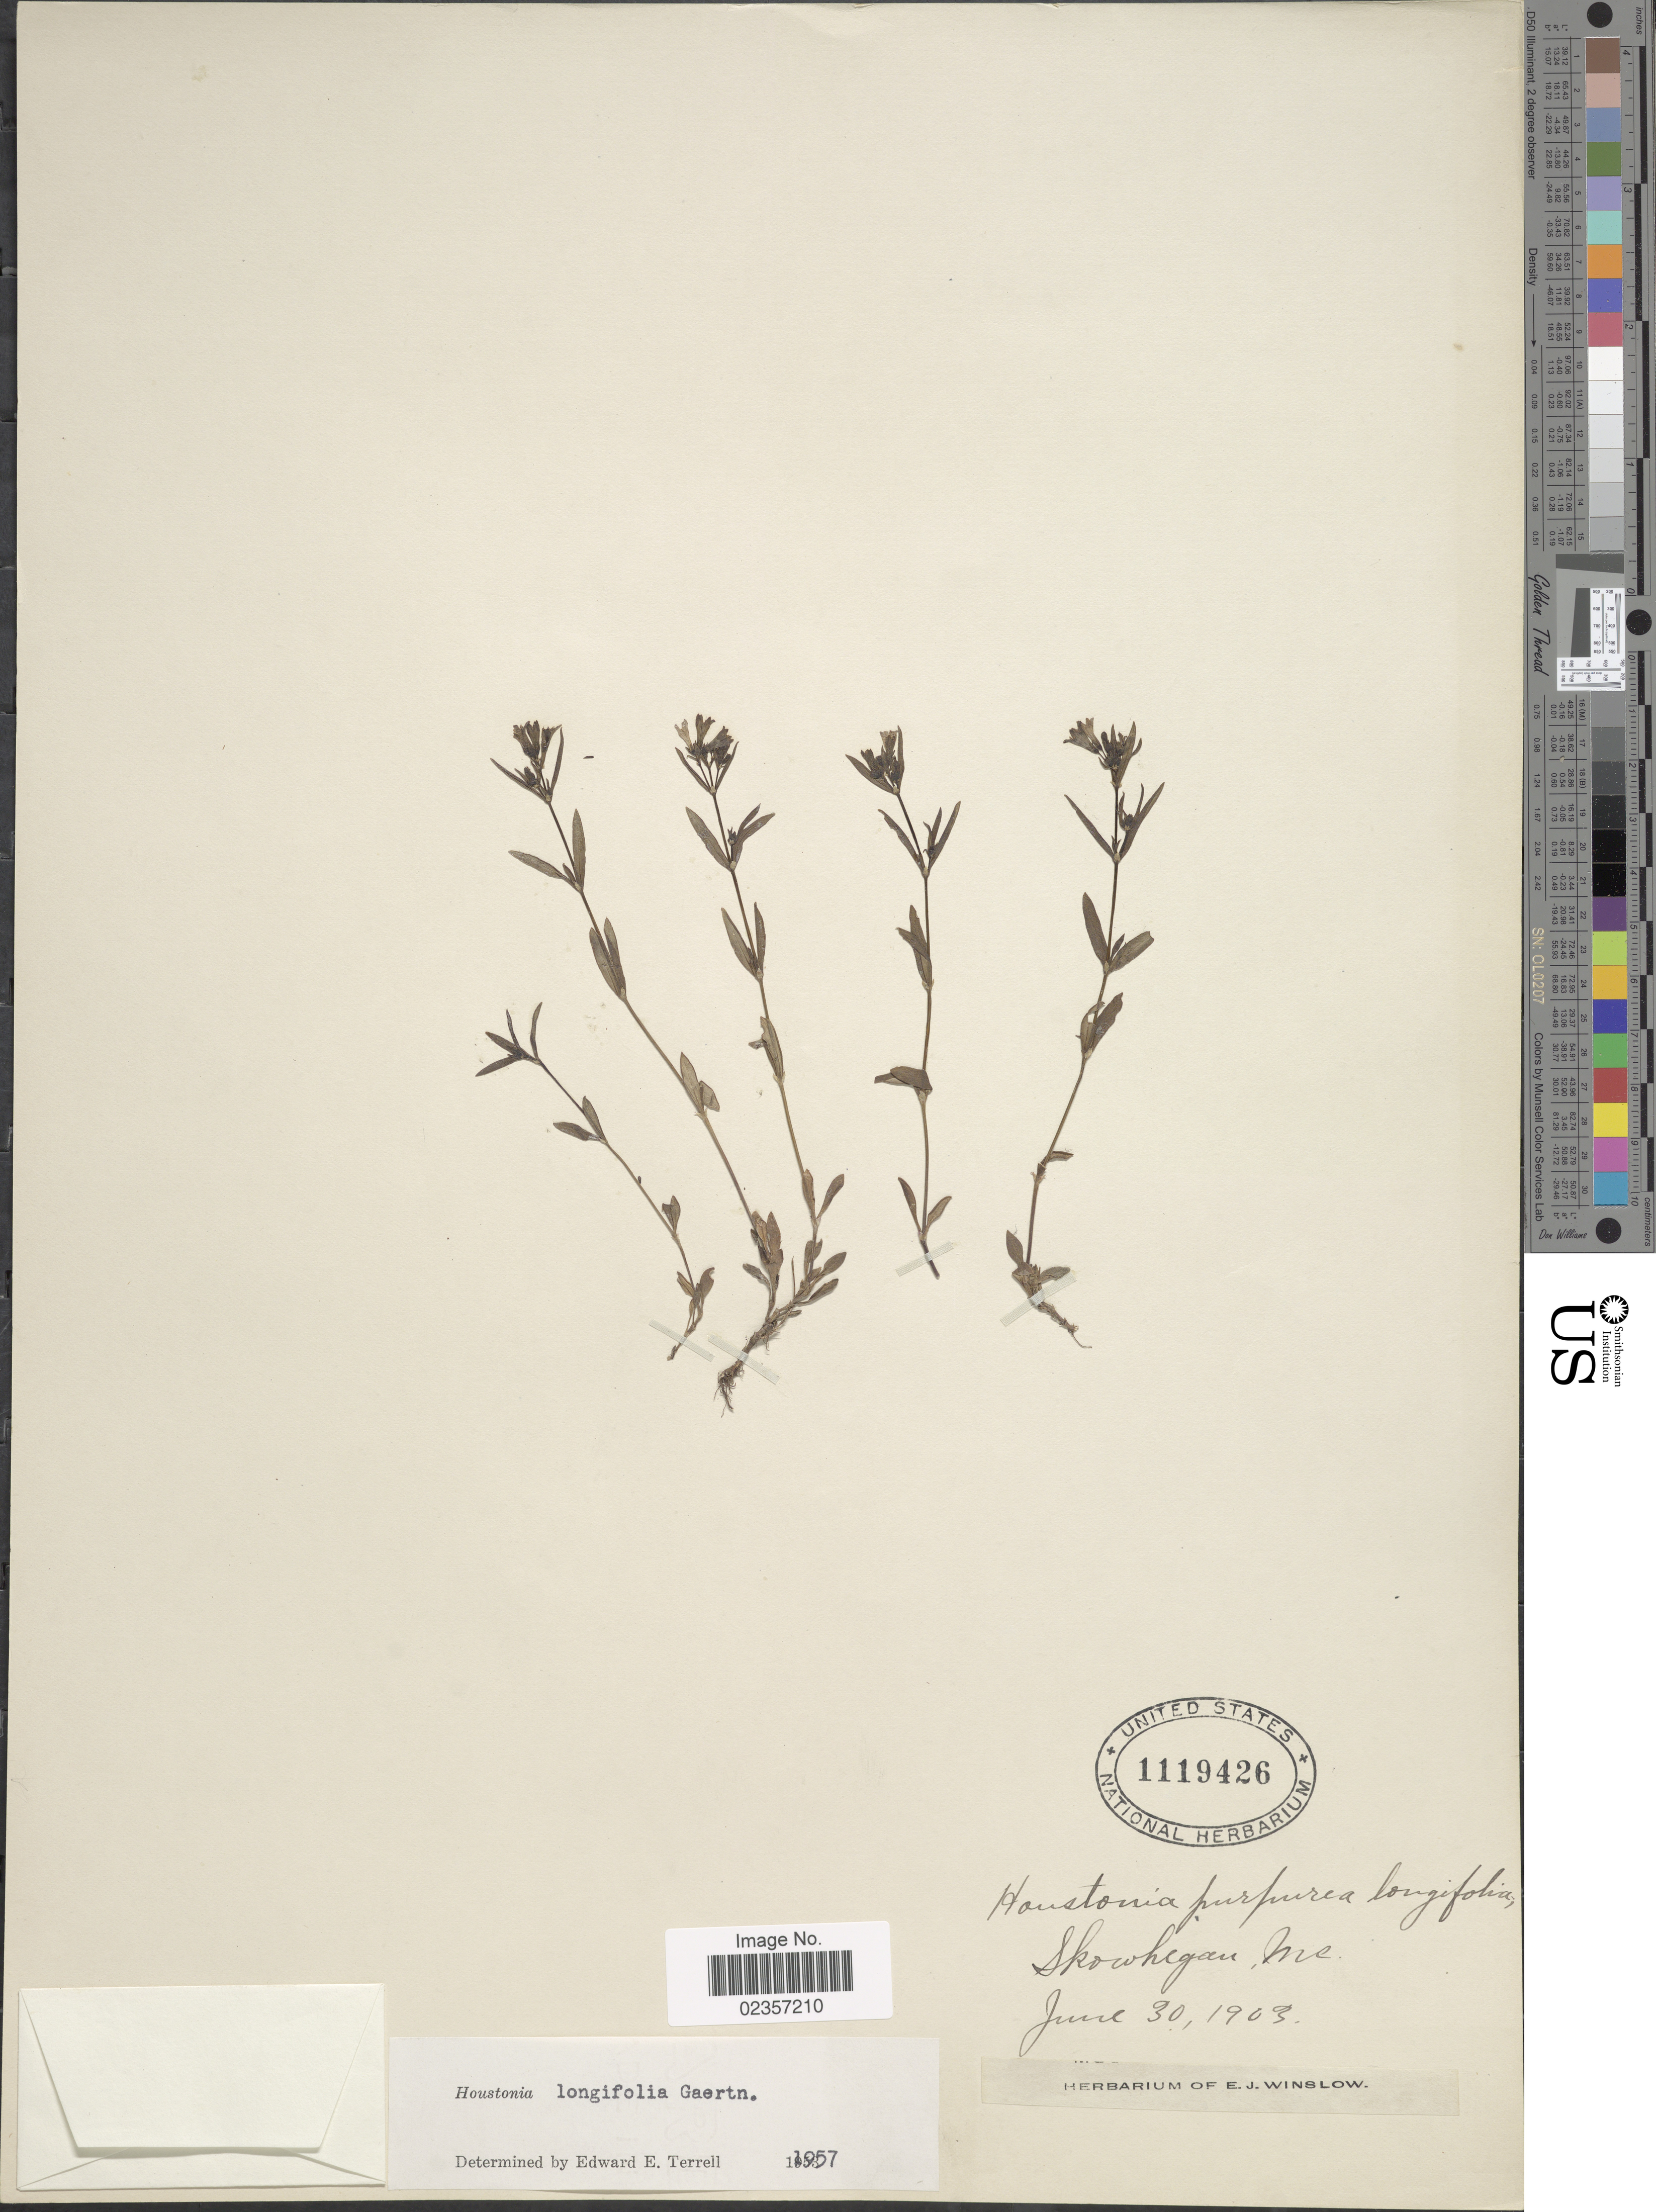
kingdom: Plantae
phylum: Tracheophyta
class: Magnoliopsida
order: Gentianales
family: Rubiaceae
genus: Houstonia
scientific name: Houstonia longifolia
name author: Gaertn.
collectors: ex herb. E. J. Winslow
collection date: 1903-06-30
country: United States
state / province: Maine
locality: Skowhegan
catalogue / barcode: US 1119426